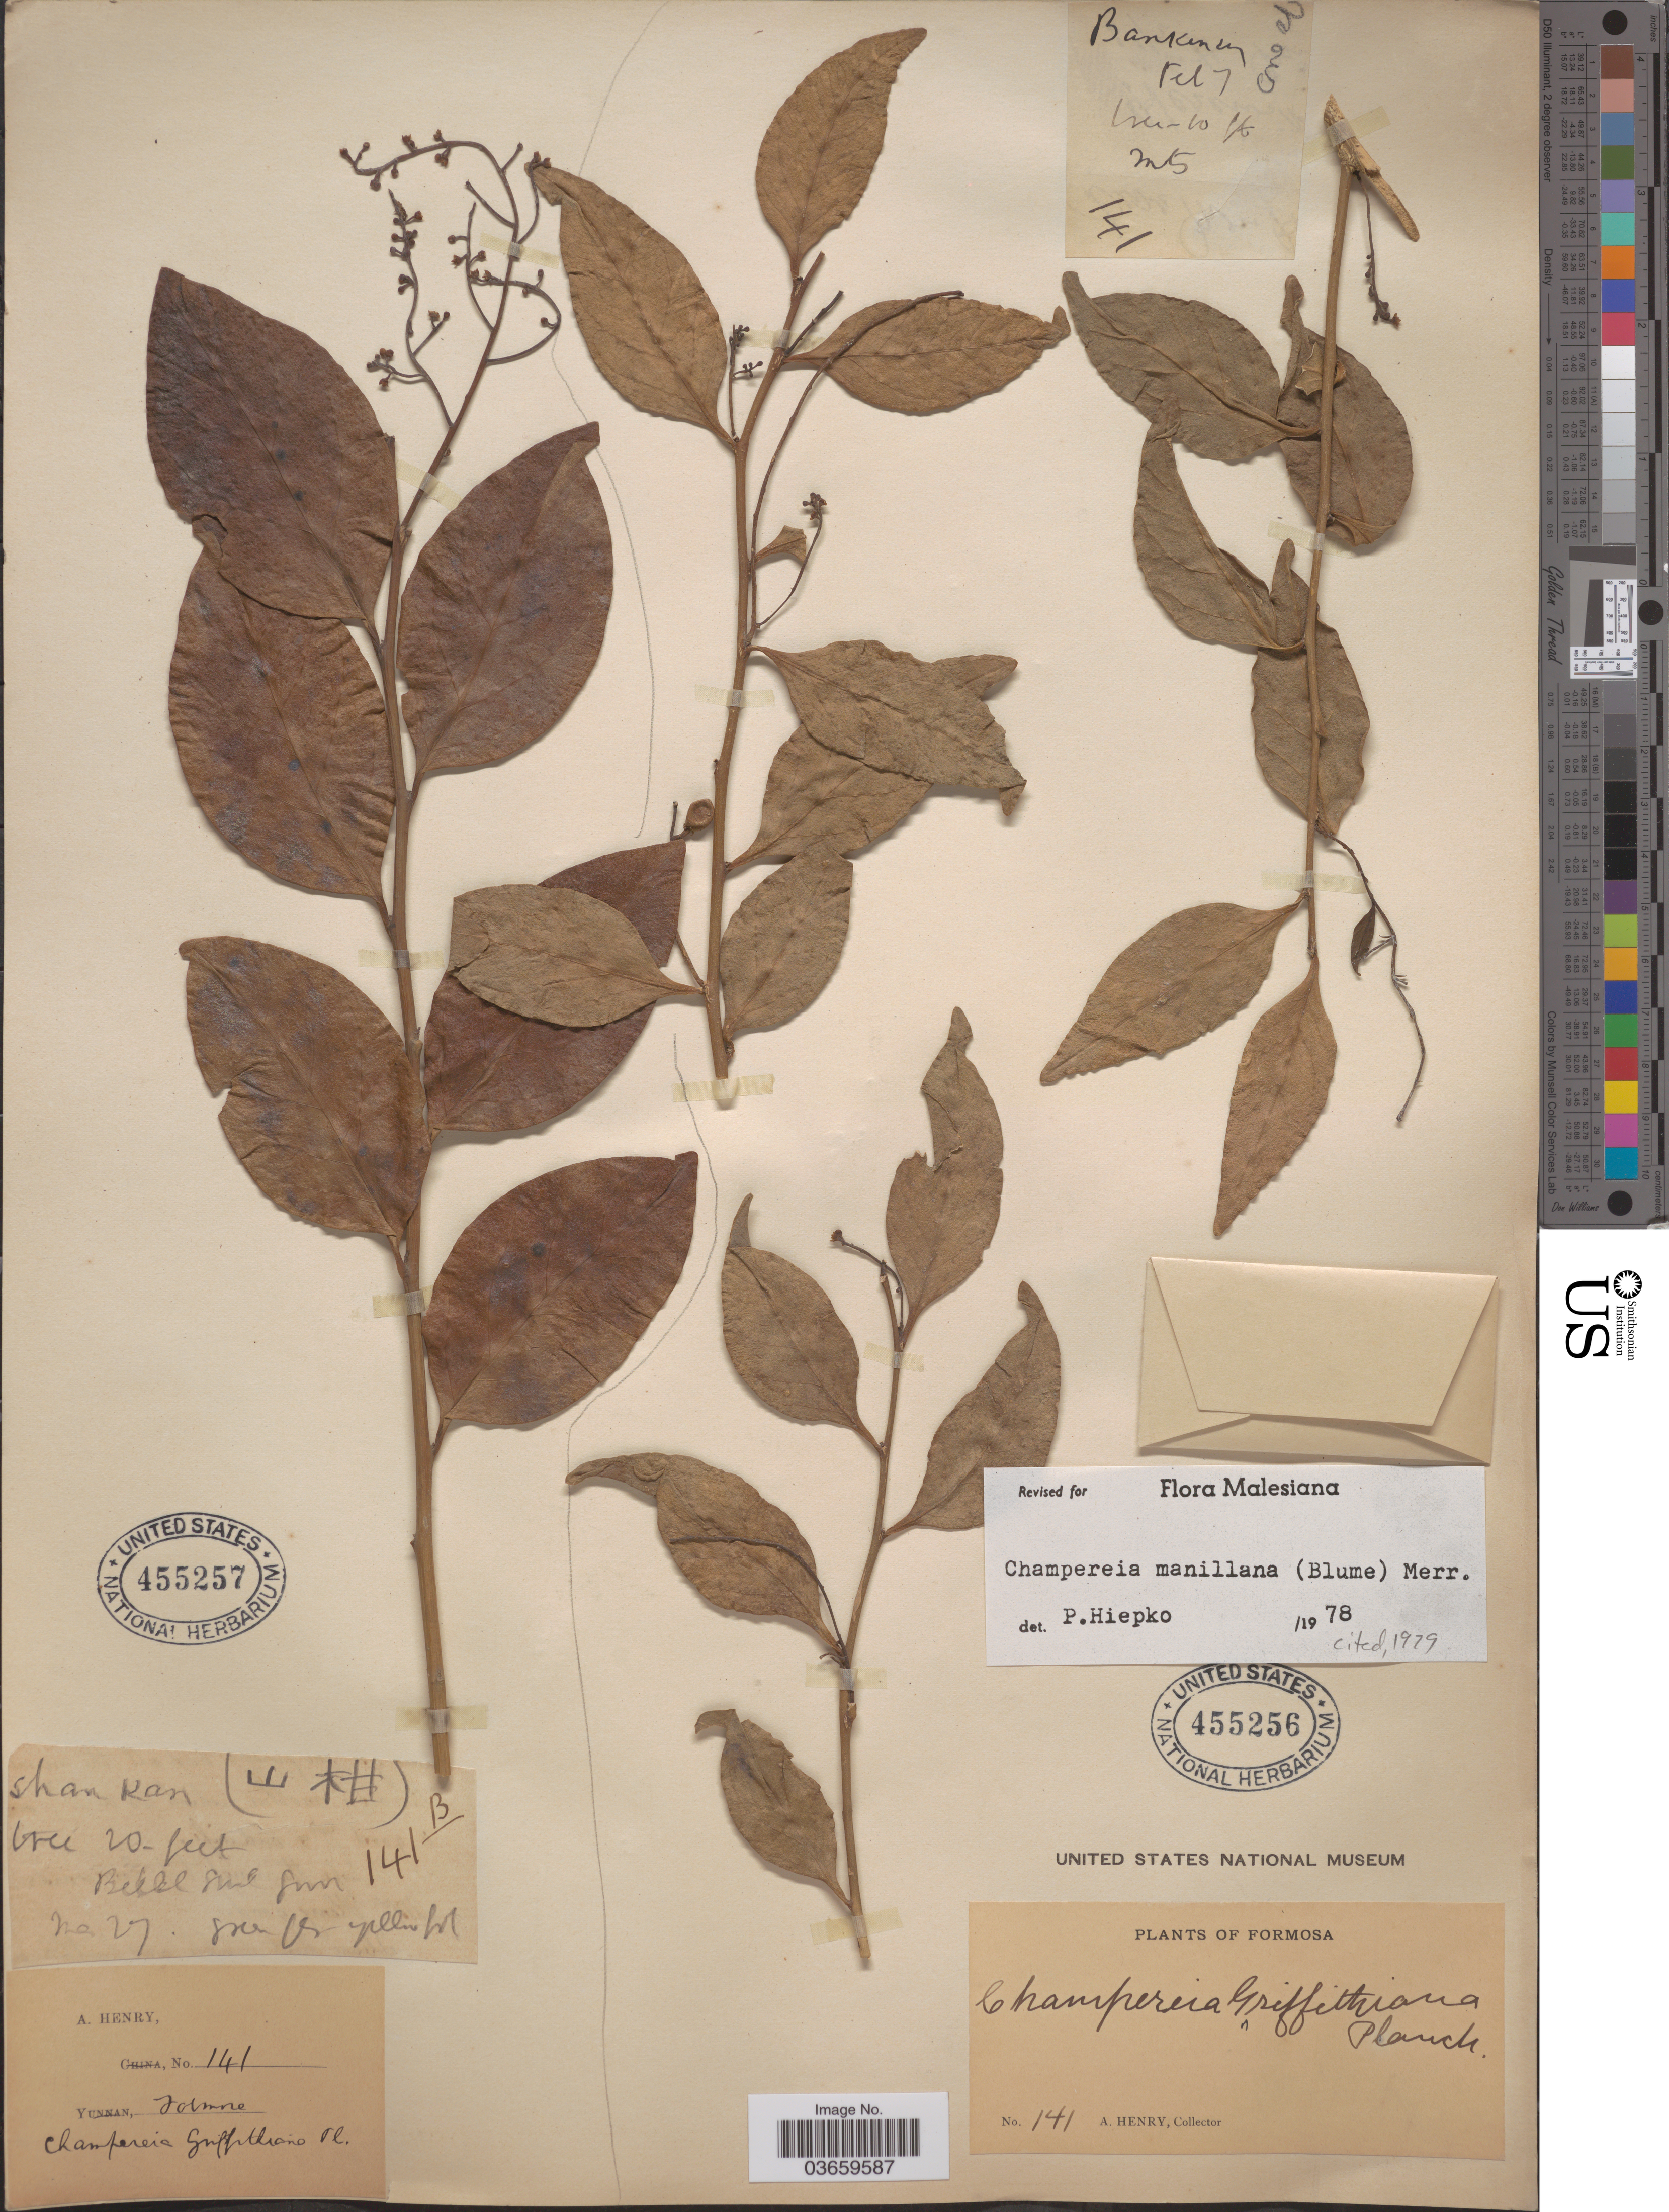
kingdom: Plantae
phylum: Tracheophyta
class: Magnoliopsida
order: Santalales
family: Opiliaceae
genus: Champereia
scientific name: Champereia manillana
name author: (Blume) Merr.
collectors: A. Henry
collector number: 141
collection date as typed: Transcribed d/m/y: /2/7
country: Taiwan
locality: Formosa, Bankensing. Shan Kan.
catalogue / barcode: US 455256-2